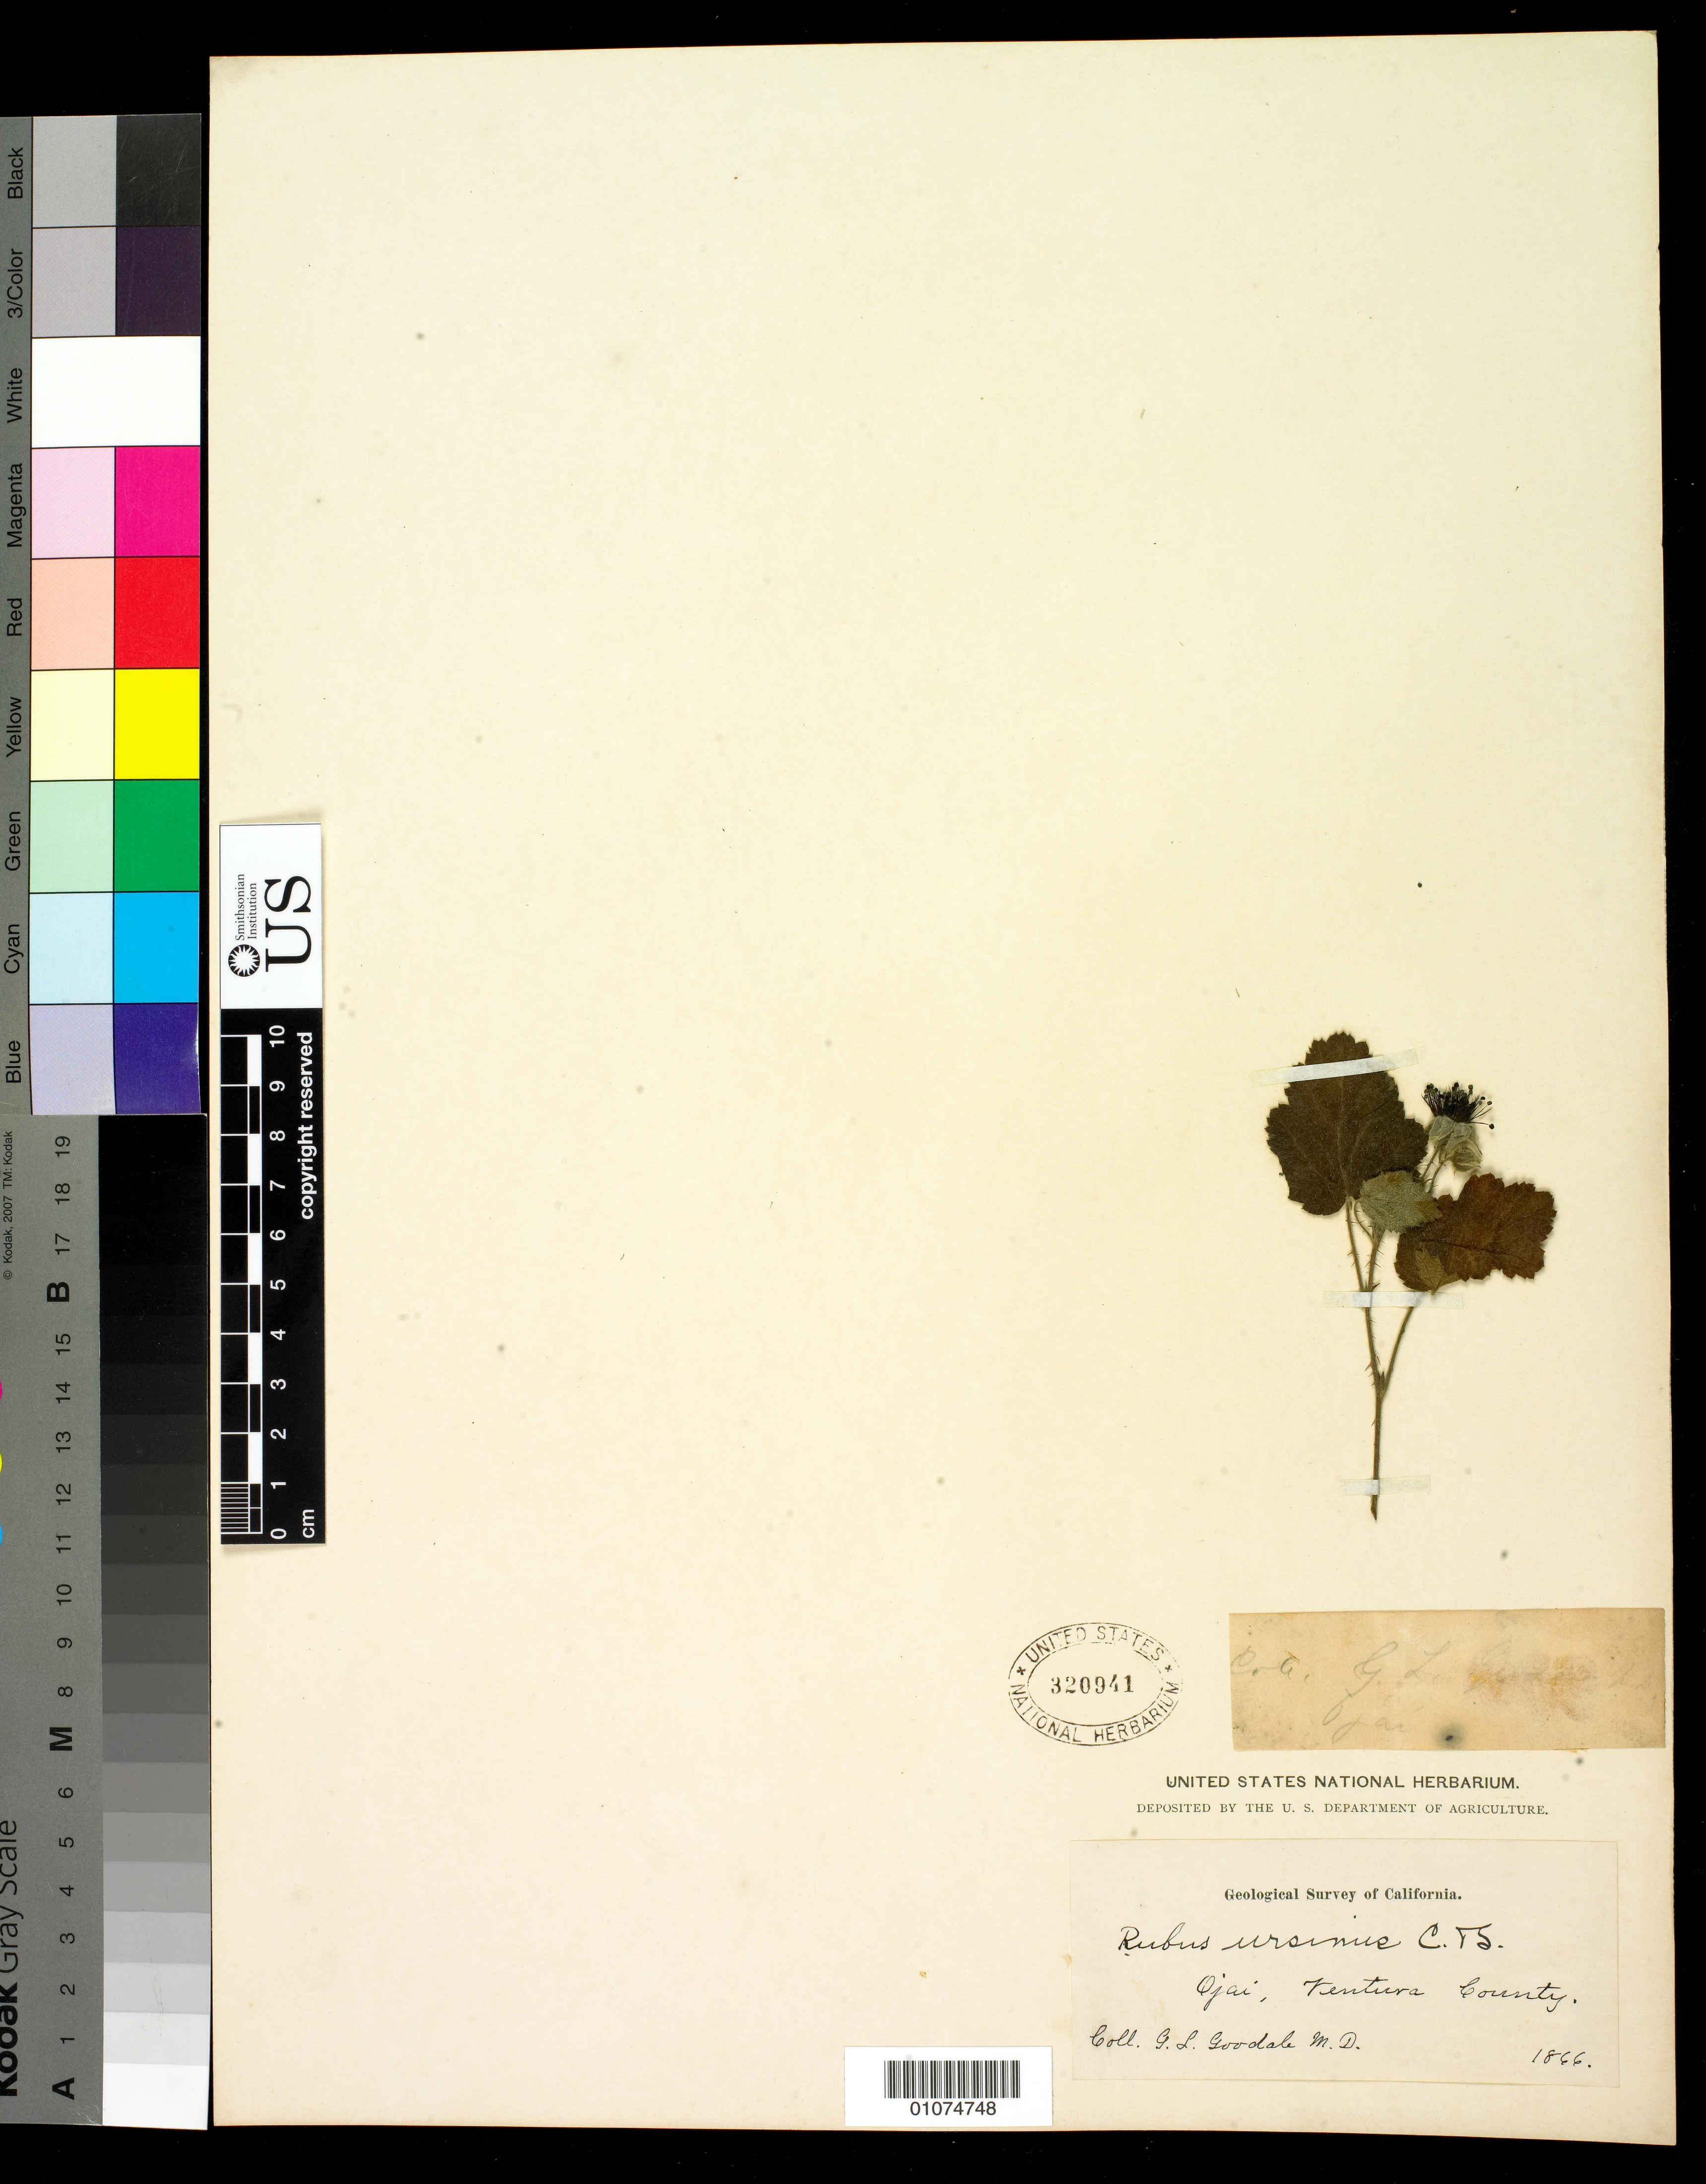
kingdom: Plantae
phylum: Tracheophyta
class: Magnoliopsida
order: Rosales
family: Rosaceae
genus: Rubus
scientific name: Rubus ursinus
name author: (Schltdl.) Cham.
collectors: G. L. Goodale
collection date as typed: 1866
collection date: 1866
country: United States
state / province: California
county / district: Ventura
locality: Ojai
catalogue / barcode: US 320941